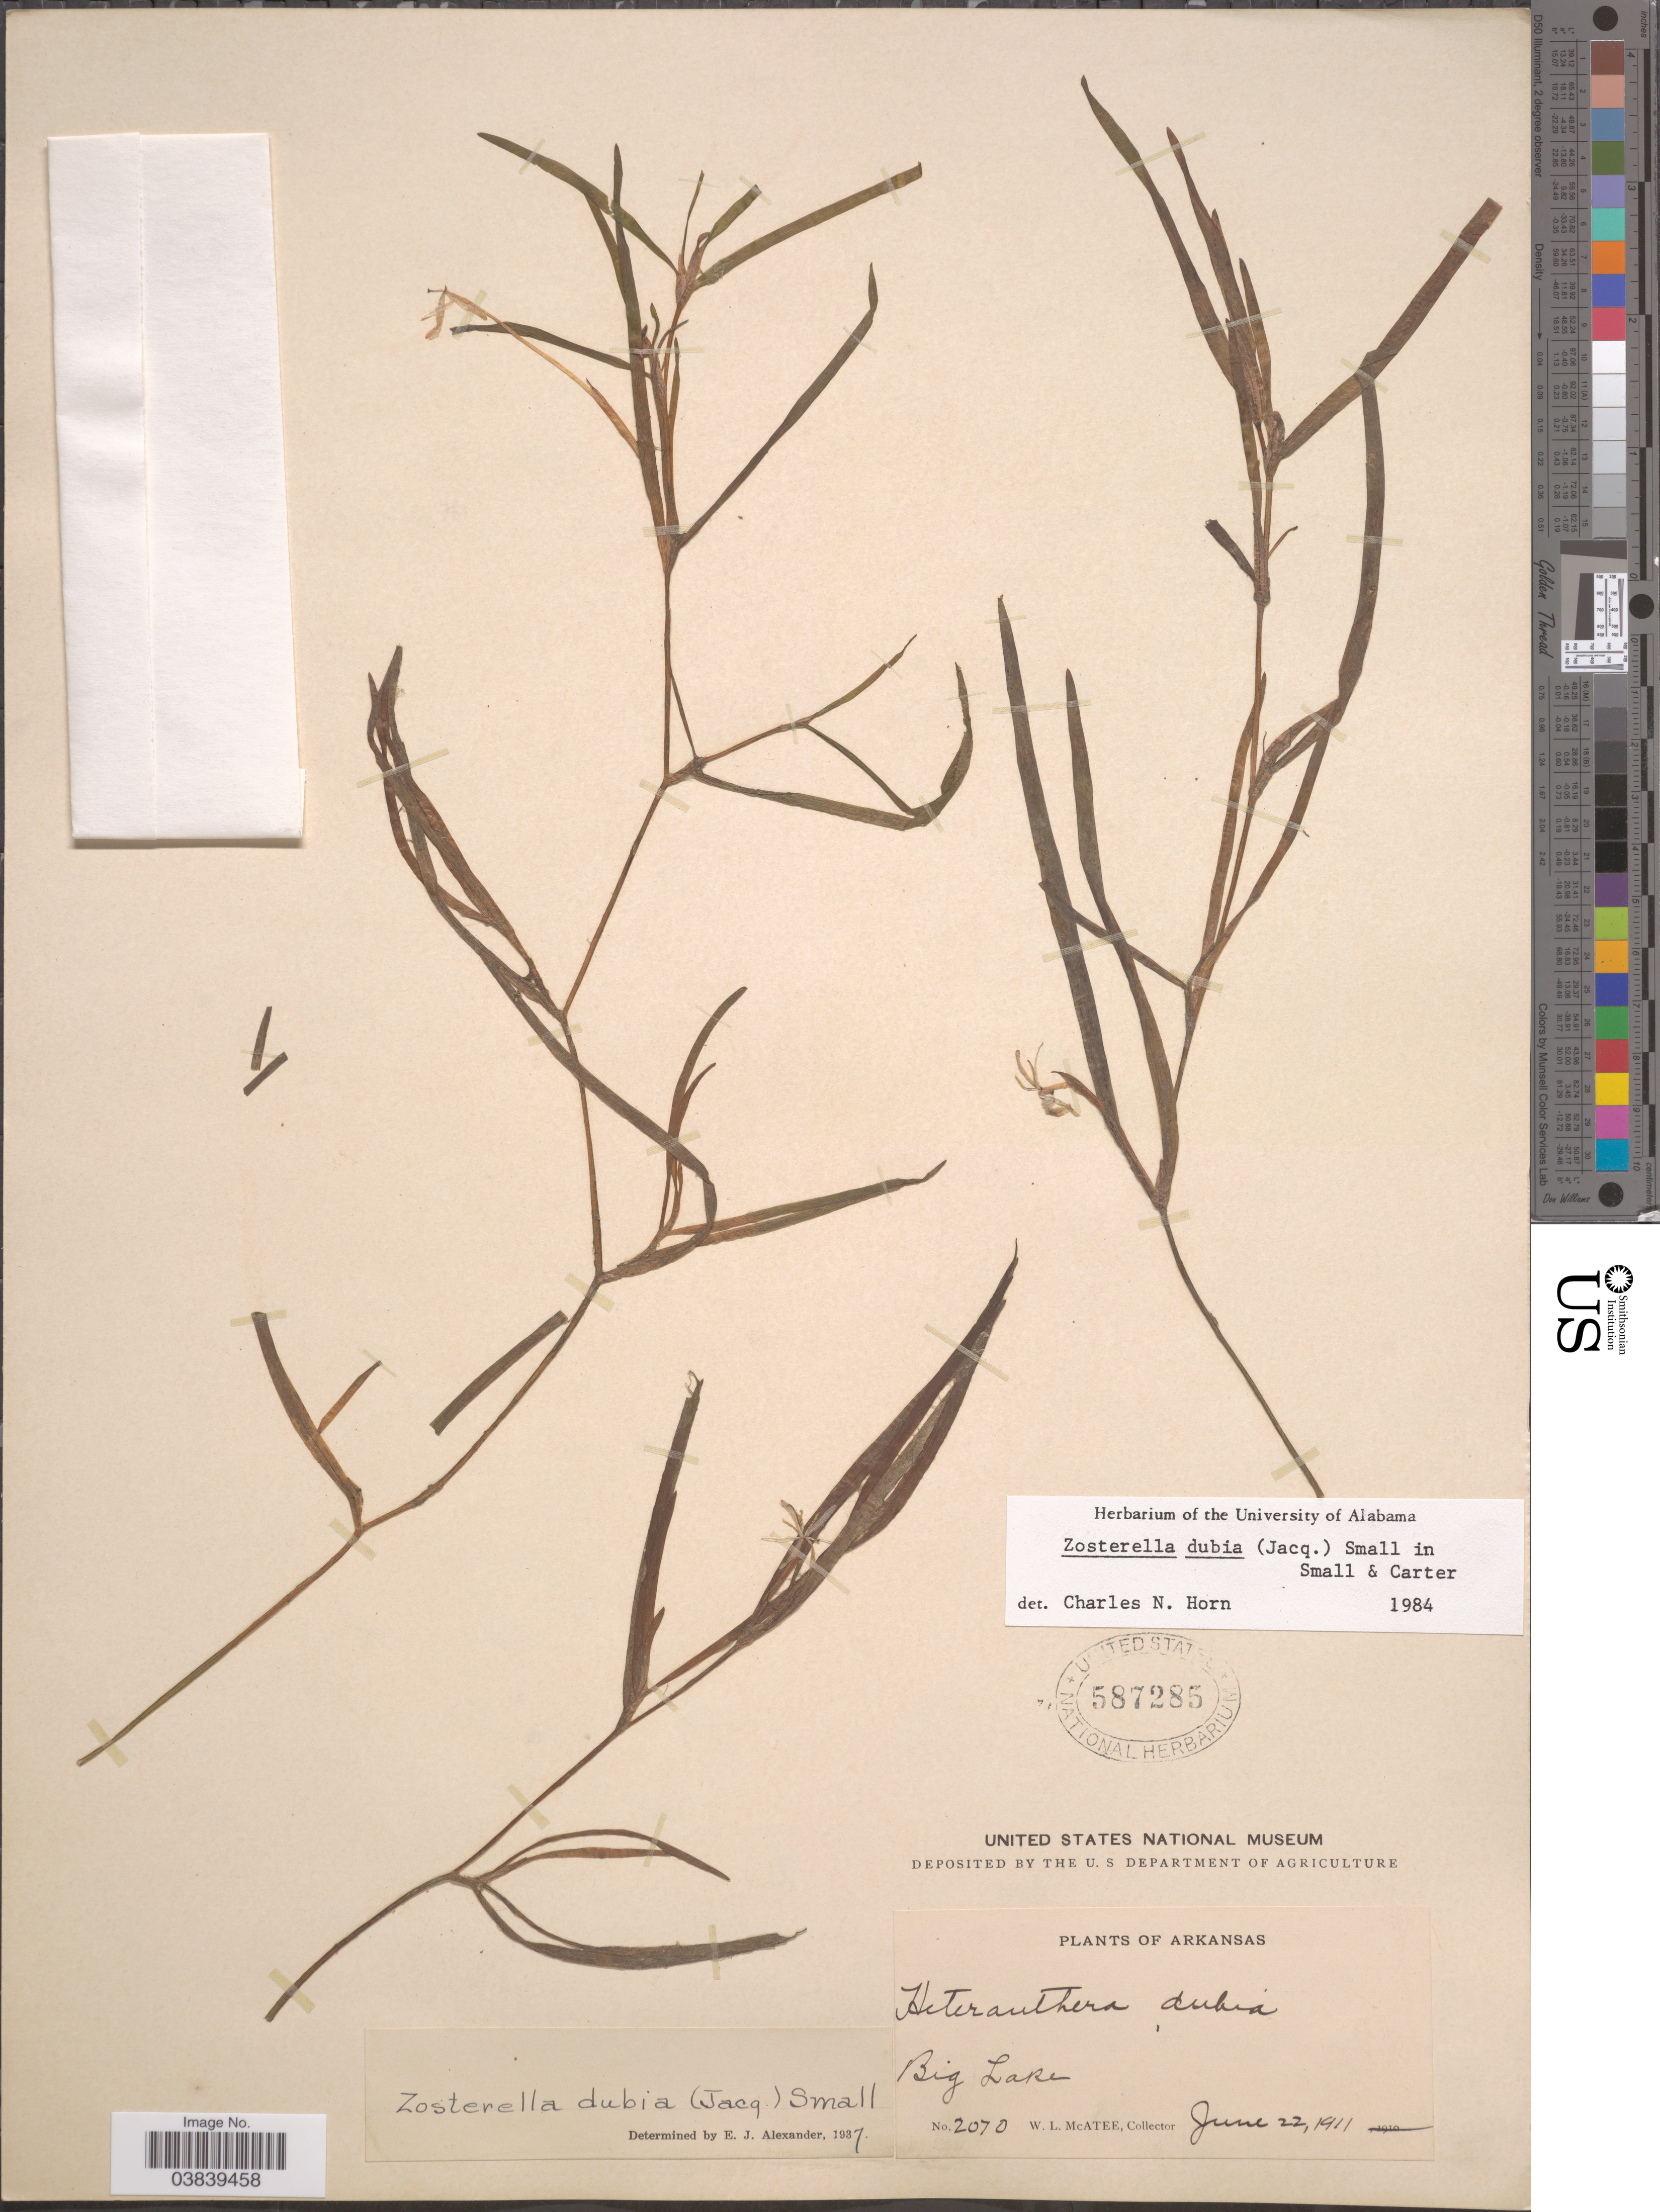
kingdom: Plantae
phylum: Tracheophyta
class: Liliopsida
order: Commelinales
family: Pontederiaceae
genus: Heteranthera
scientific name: Heteranthera dubia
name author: (Jacq.) MacMill.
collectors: W. McAtee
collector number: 2070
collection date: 1911-06-22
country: United States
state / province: Arkansas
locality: Big Lake.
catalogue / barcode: US 587285